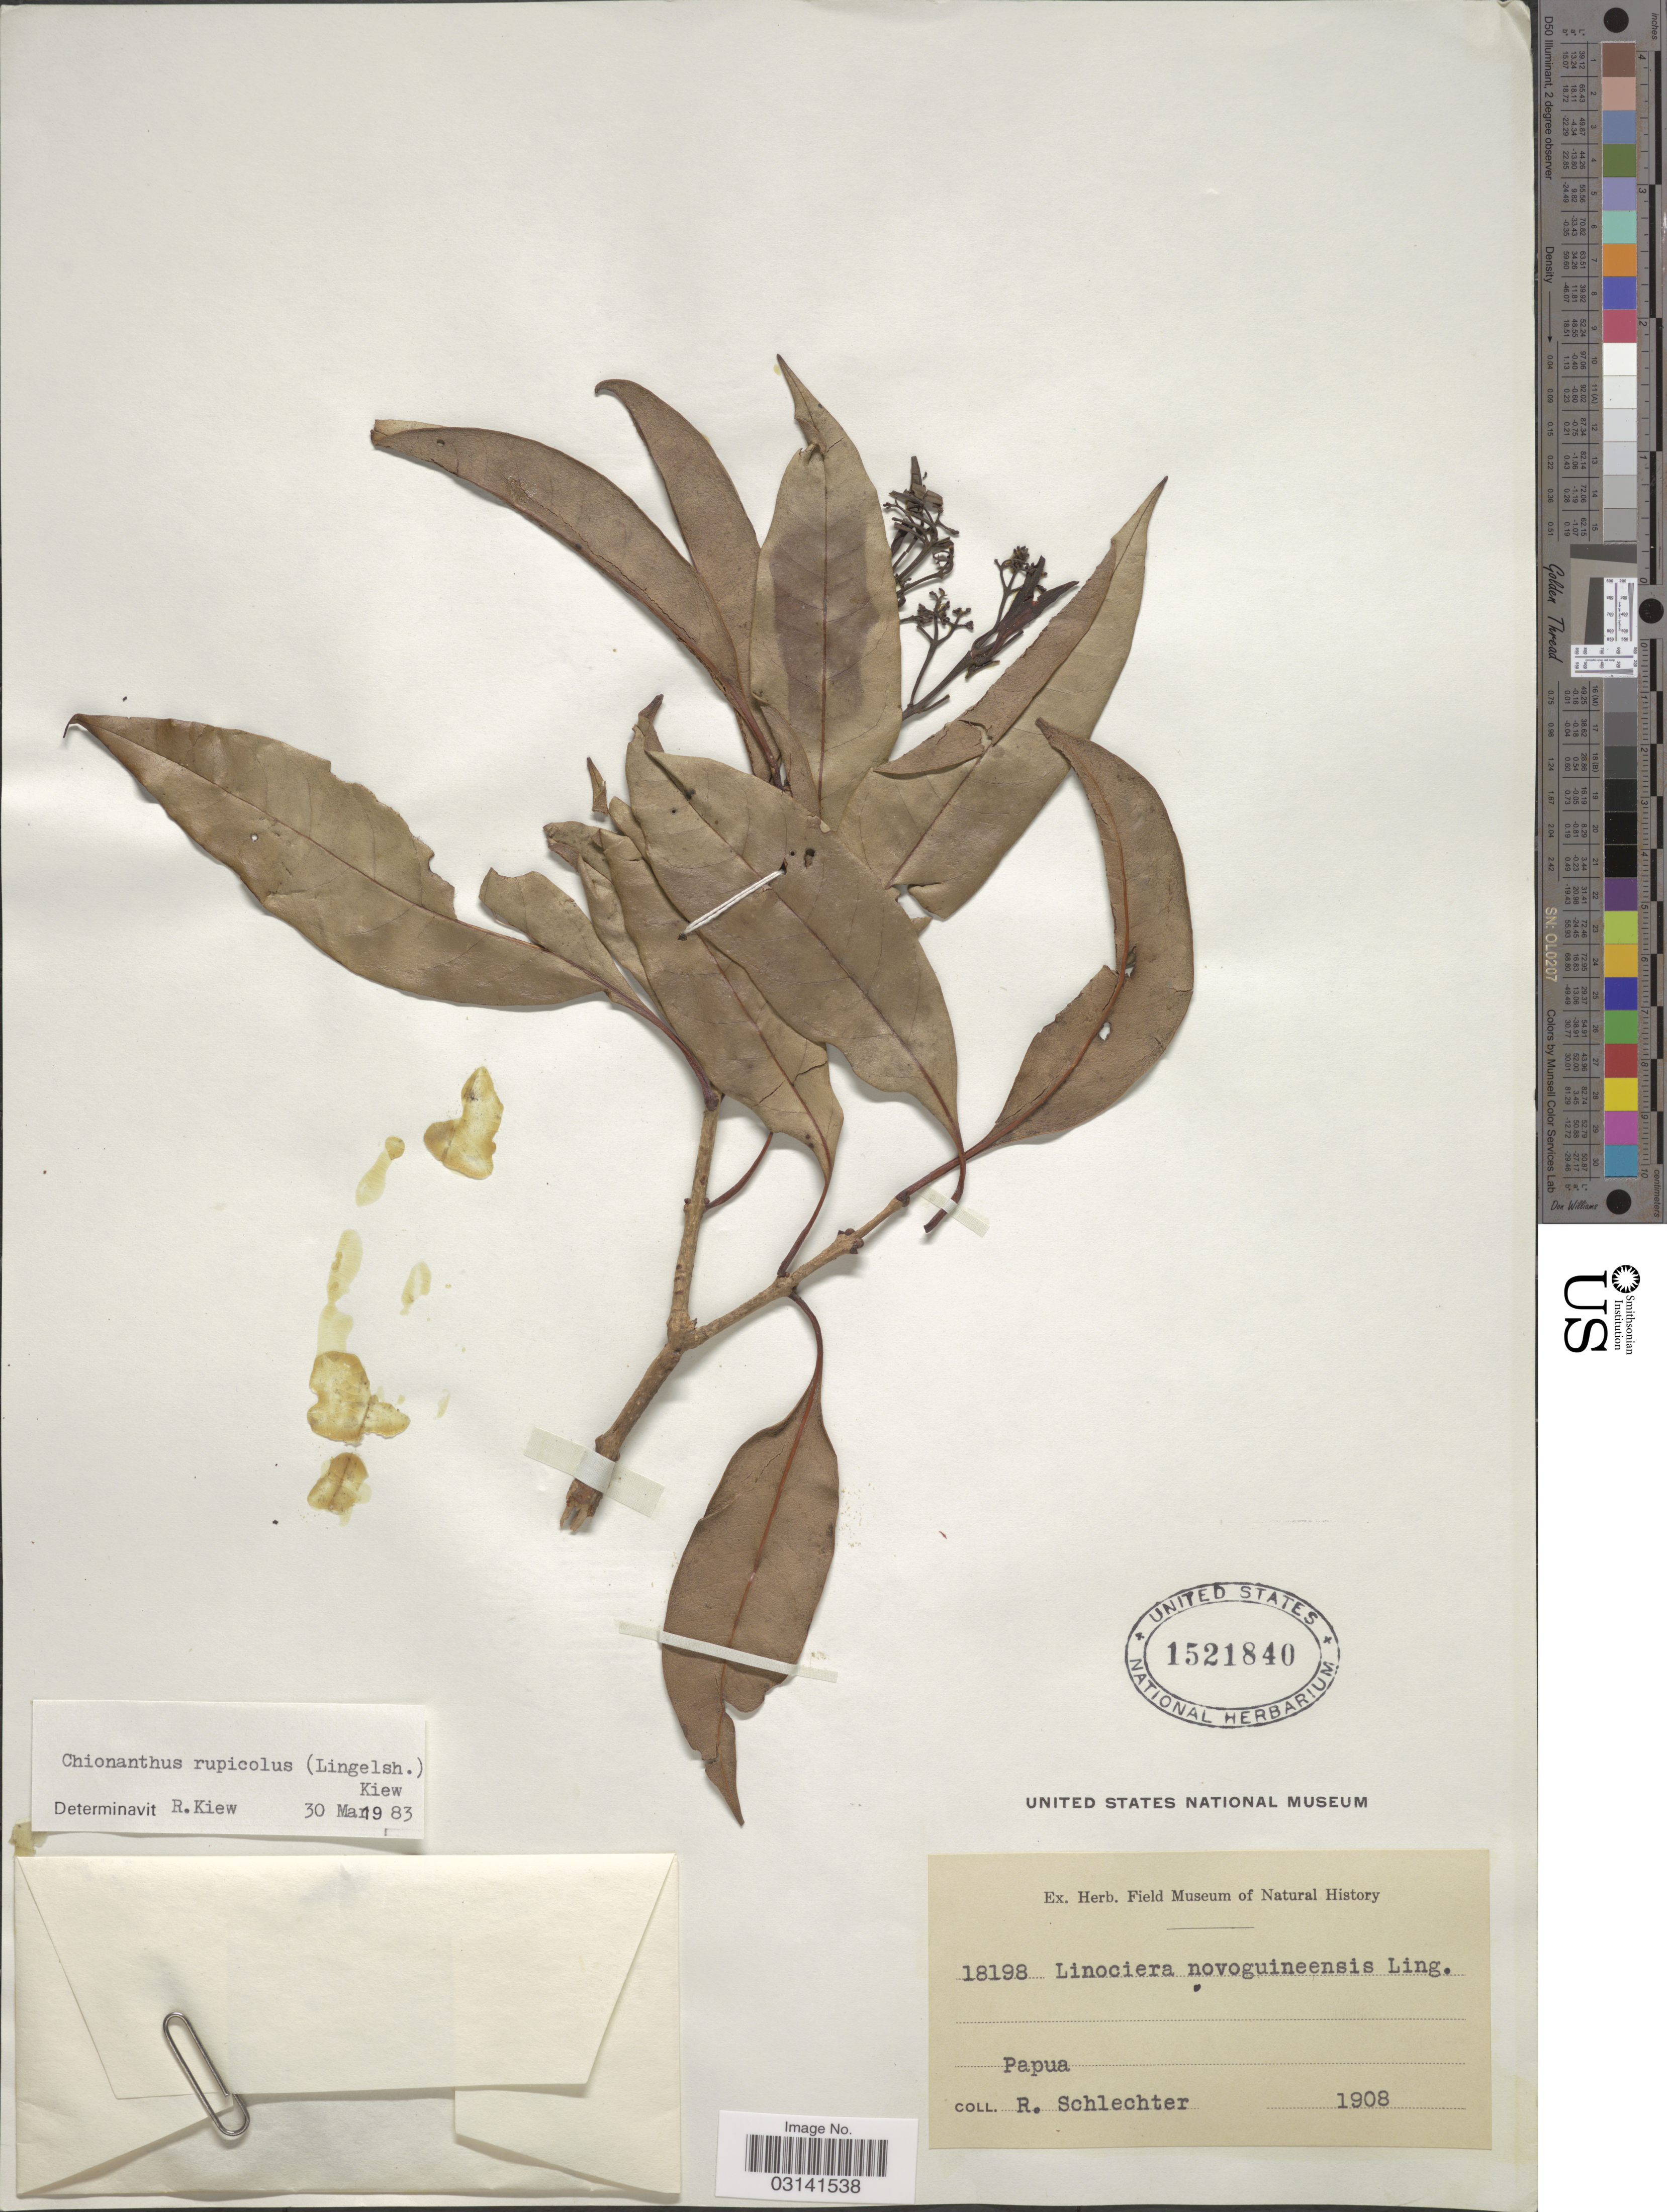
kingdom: Plantae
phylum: Tracheophyta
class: Magnoliopsida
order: Lamiales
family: Oleaceae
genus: Chionanthus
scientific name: Chionanthus rupicolus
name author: (Lingelsh.) Kiew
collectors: F. R. R. Schlechter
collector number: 18198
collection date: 1908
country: Papua New Guinea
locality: Papua.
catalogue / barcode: US 1521840